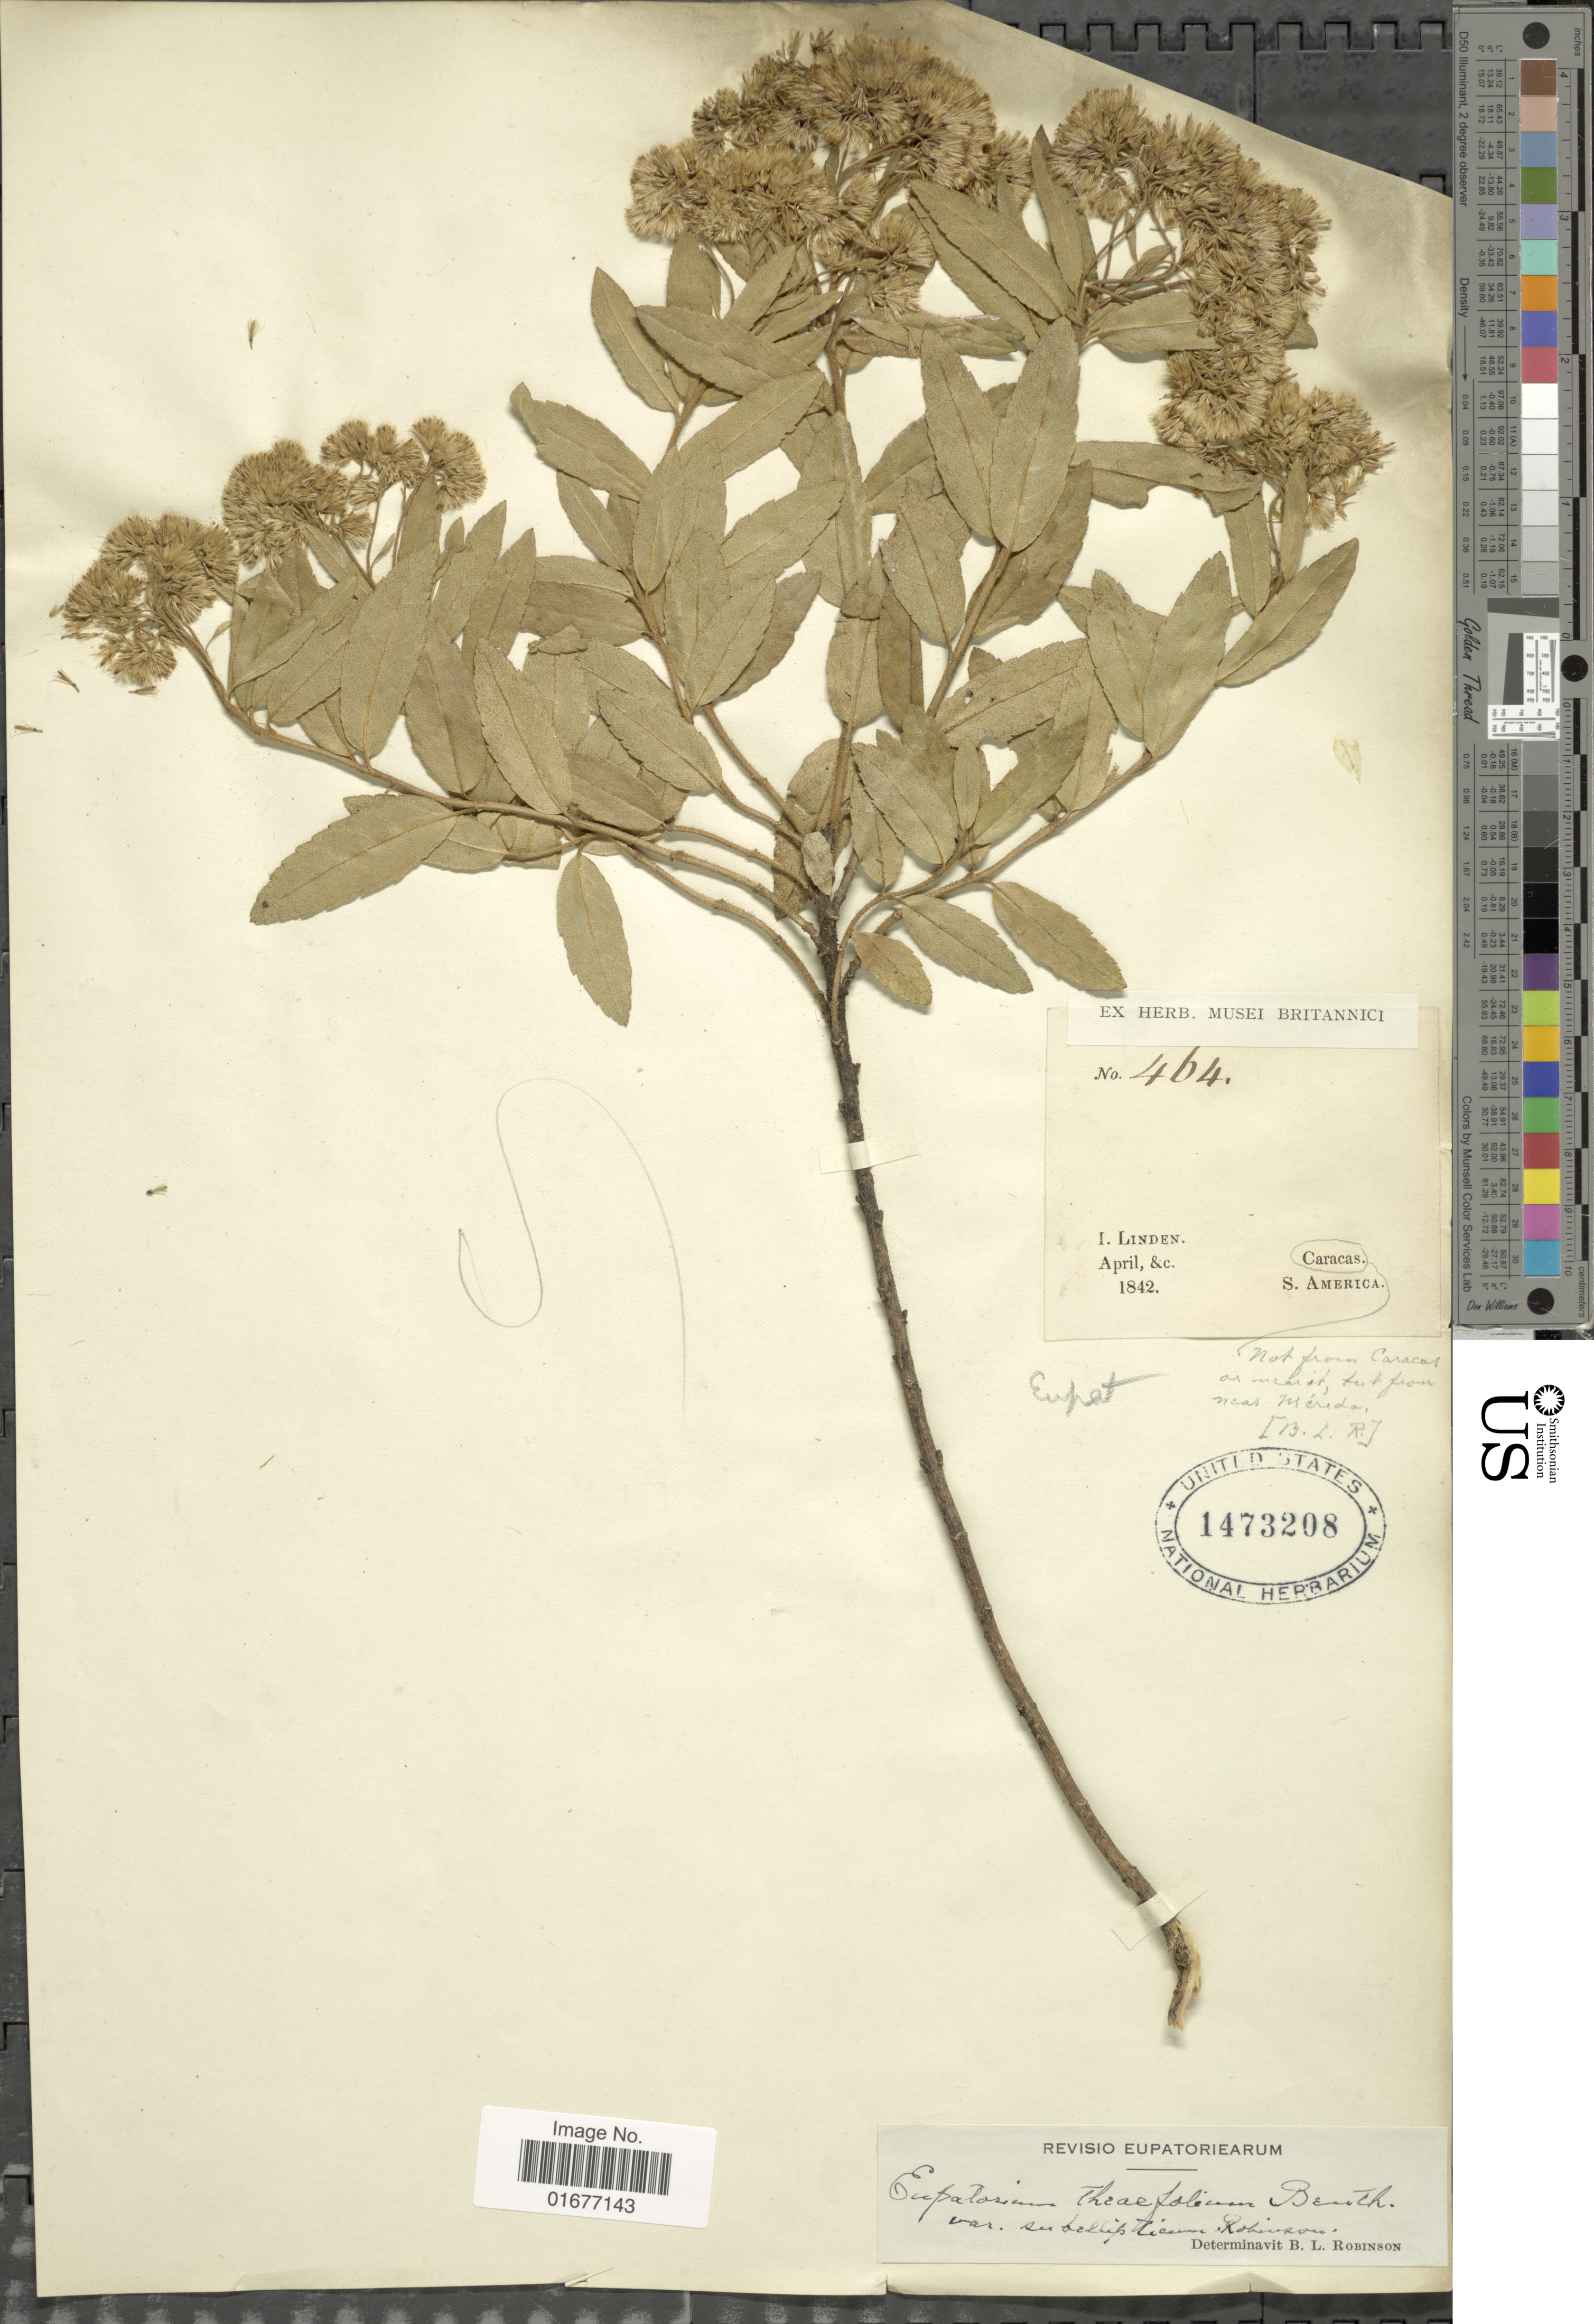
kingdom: Plantae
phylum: Tracheophyta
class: Magnoliopsida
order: Asterales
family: Asteraceae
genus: Ageratina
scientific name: Ageratina theaefolia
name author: (Benth.) R.M. King & H. Rob.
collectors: I. Linden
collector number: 464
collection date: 1842-04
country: Venezuela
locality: Caracas, S. America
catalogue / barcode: US 1473208